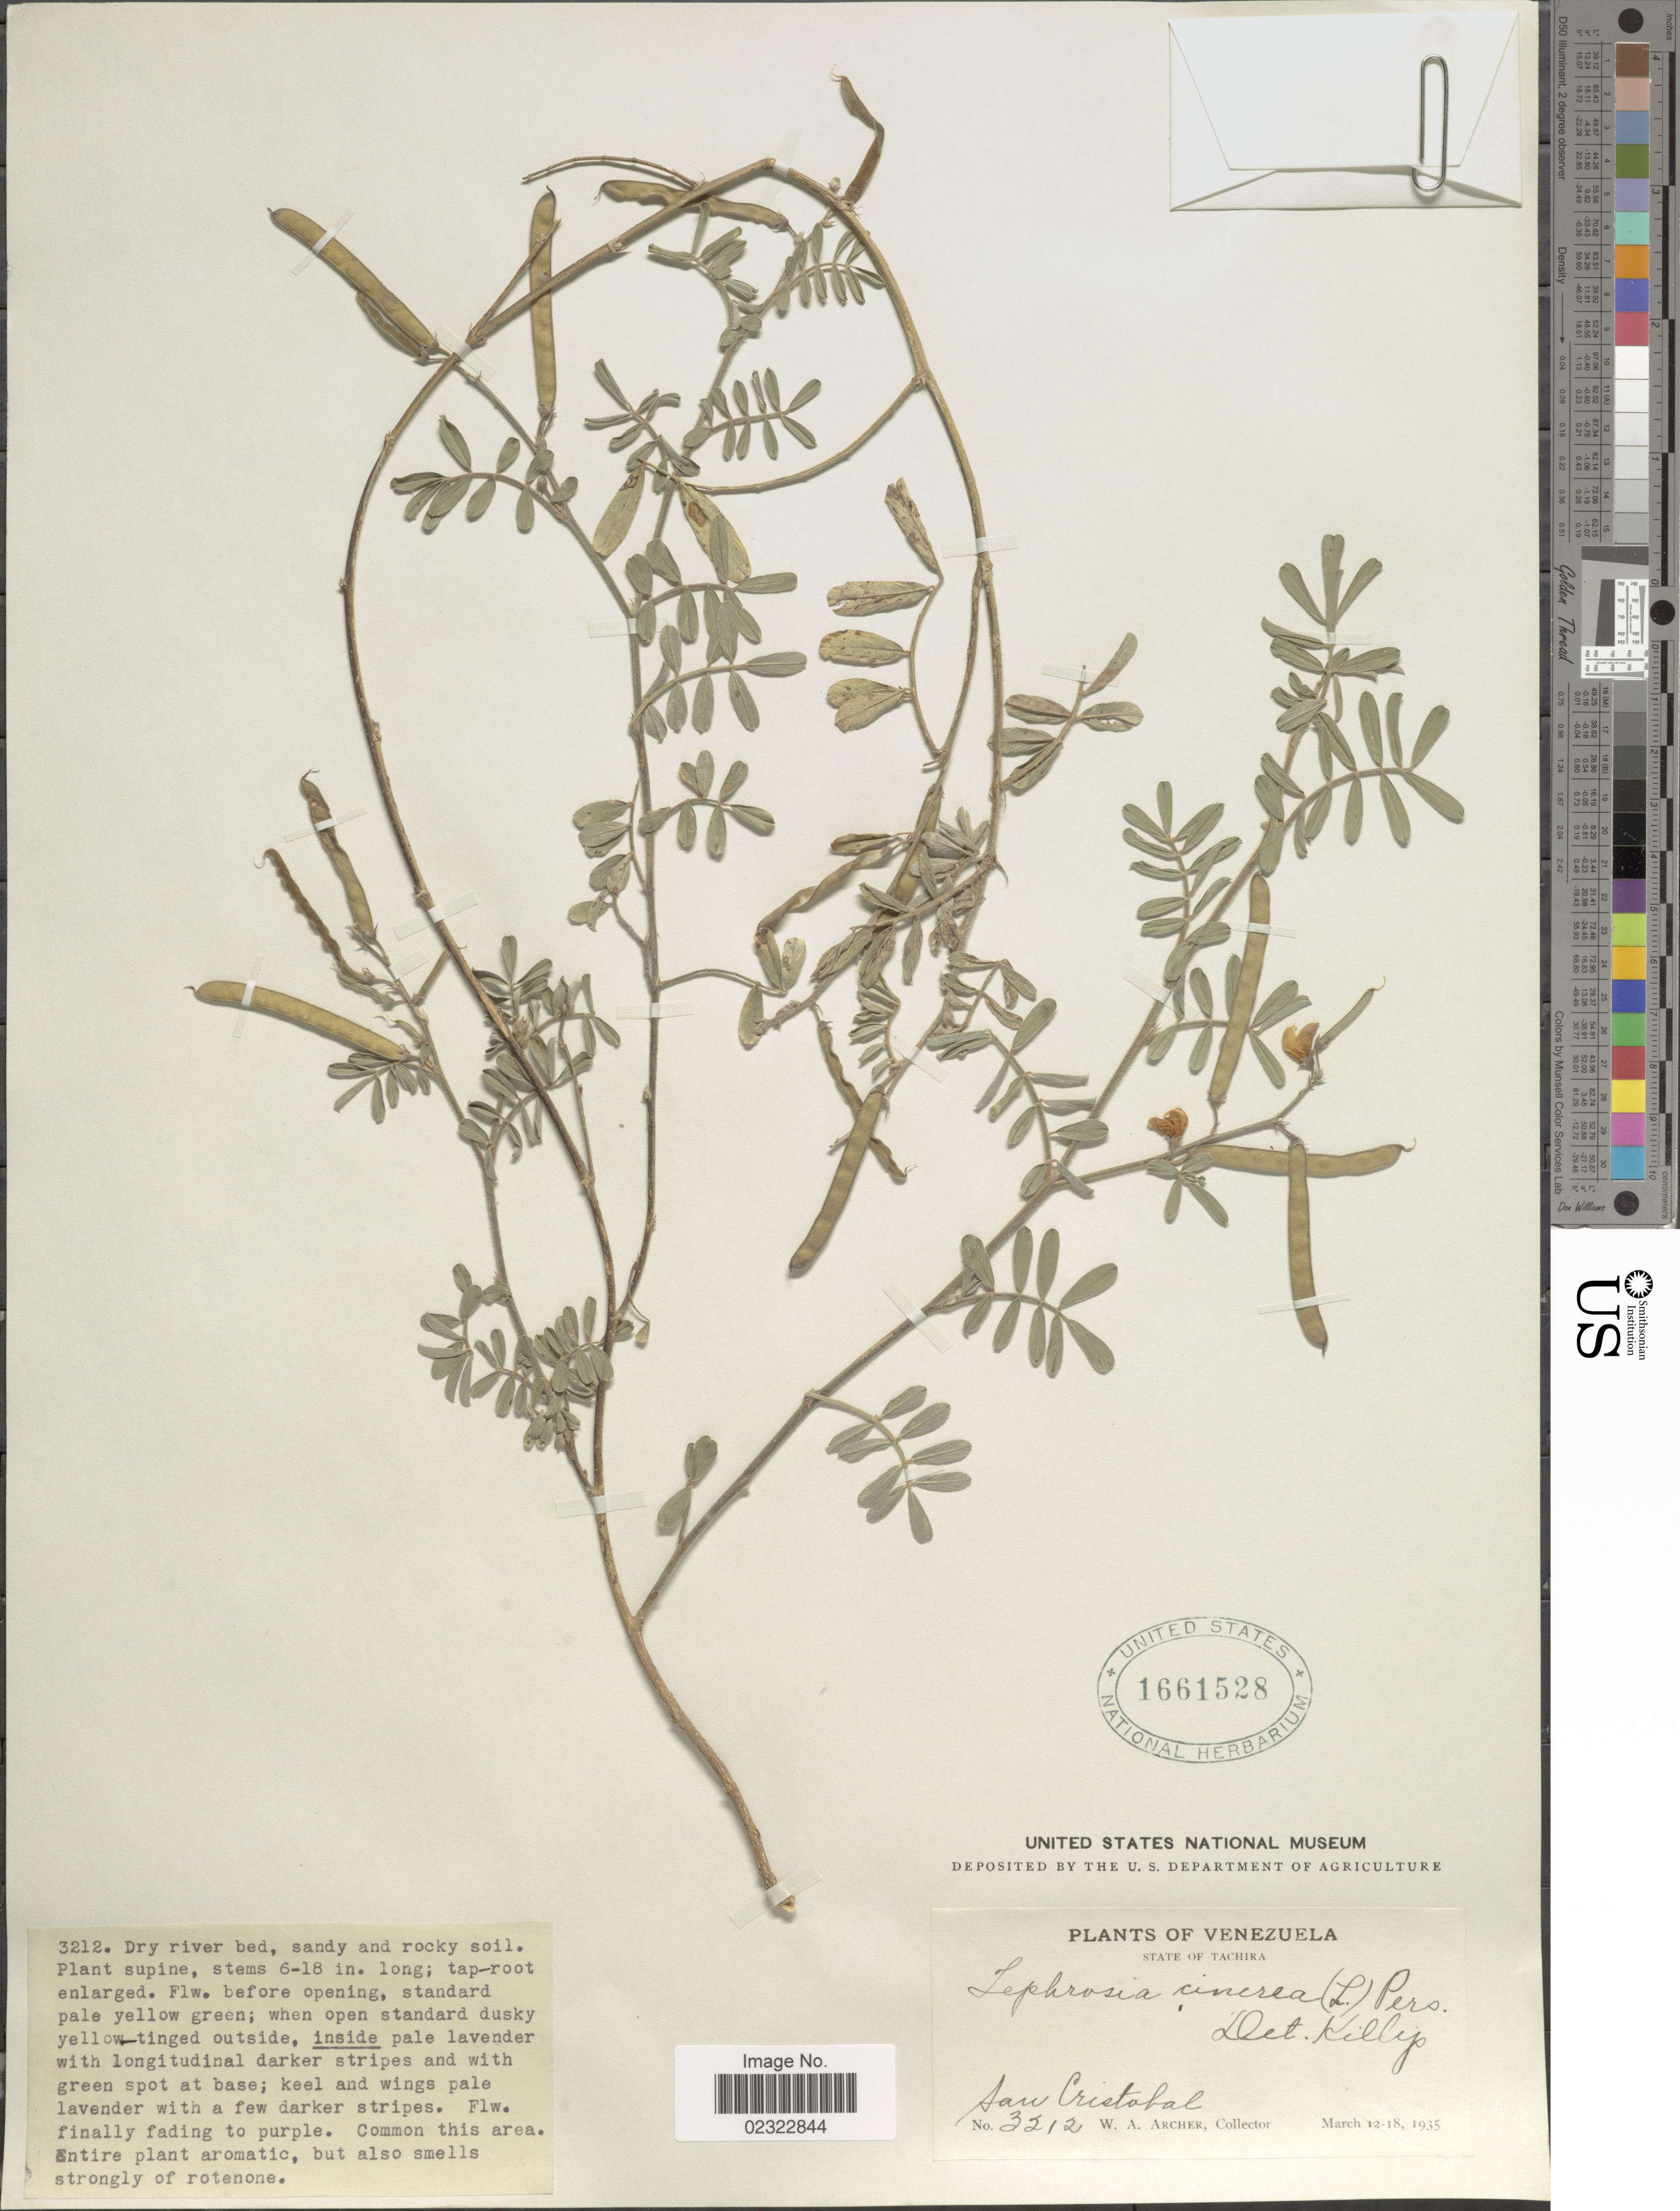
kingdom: Plantae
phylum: Tracheophyta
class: Magnoliopsida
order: Fabales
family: Fabaceae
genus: Tephrosia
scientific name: Tephrosia cinerea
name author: (L.) Pers.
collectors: W. A. Archer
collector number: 3212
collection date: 1935-03-12/1935-03-18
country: Venezuela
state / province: Tachira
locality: State of Tachira, San Cristobal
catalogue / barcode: US 1661528